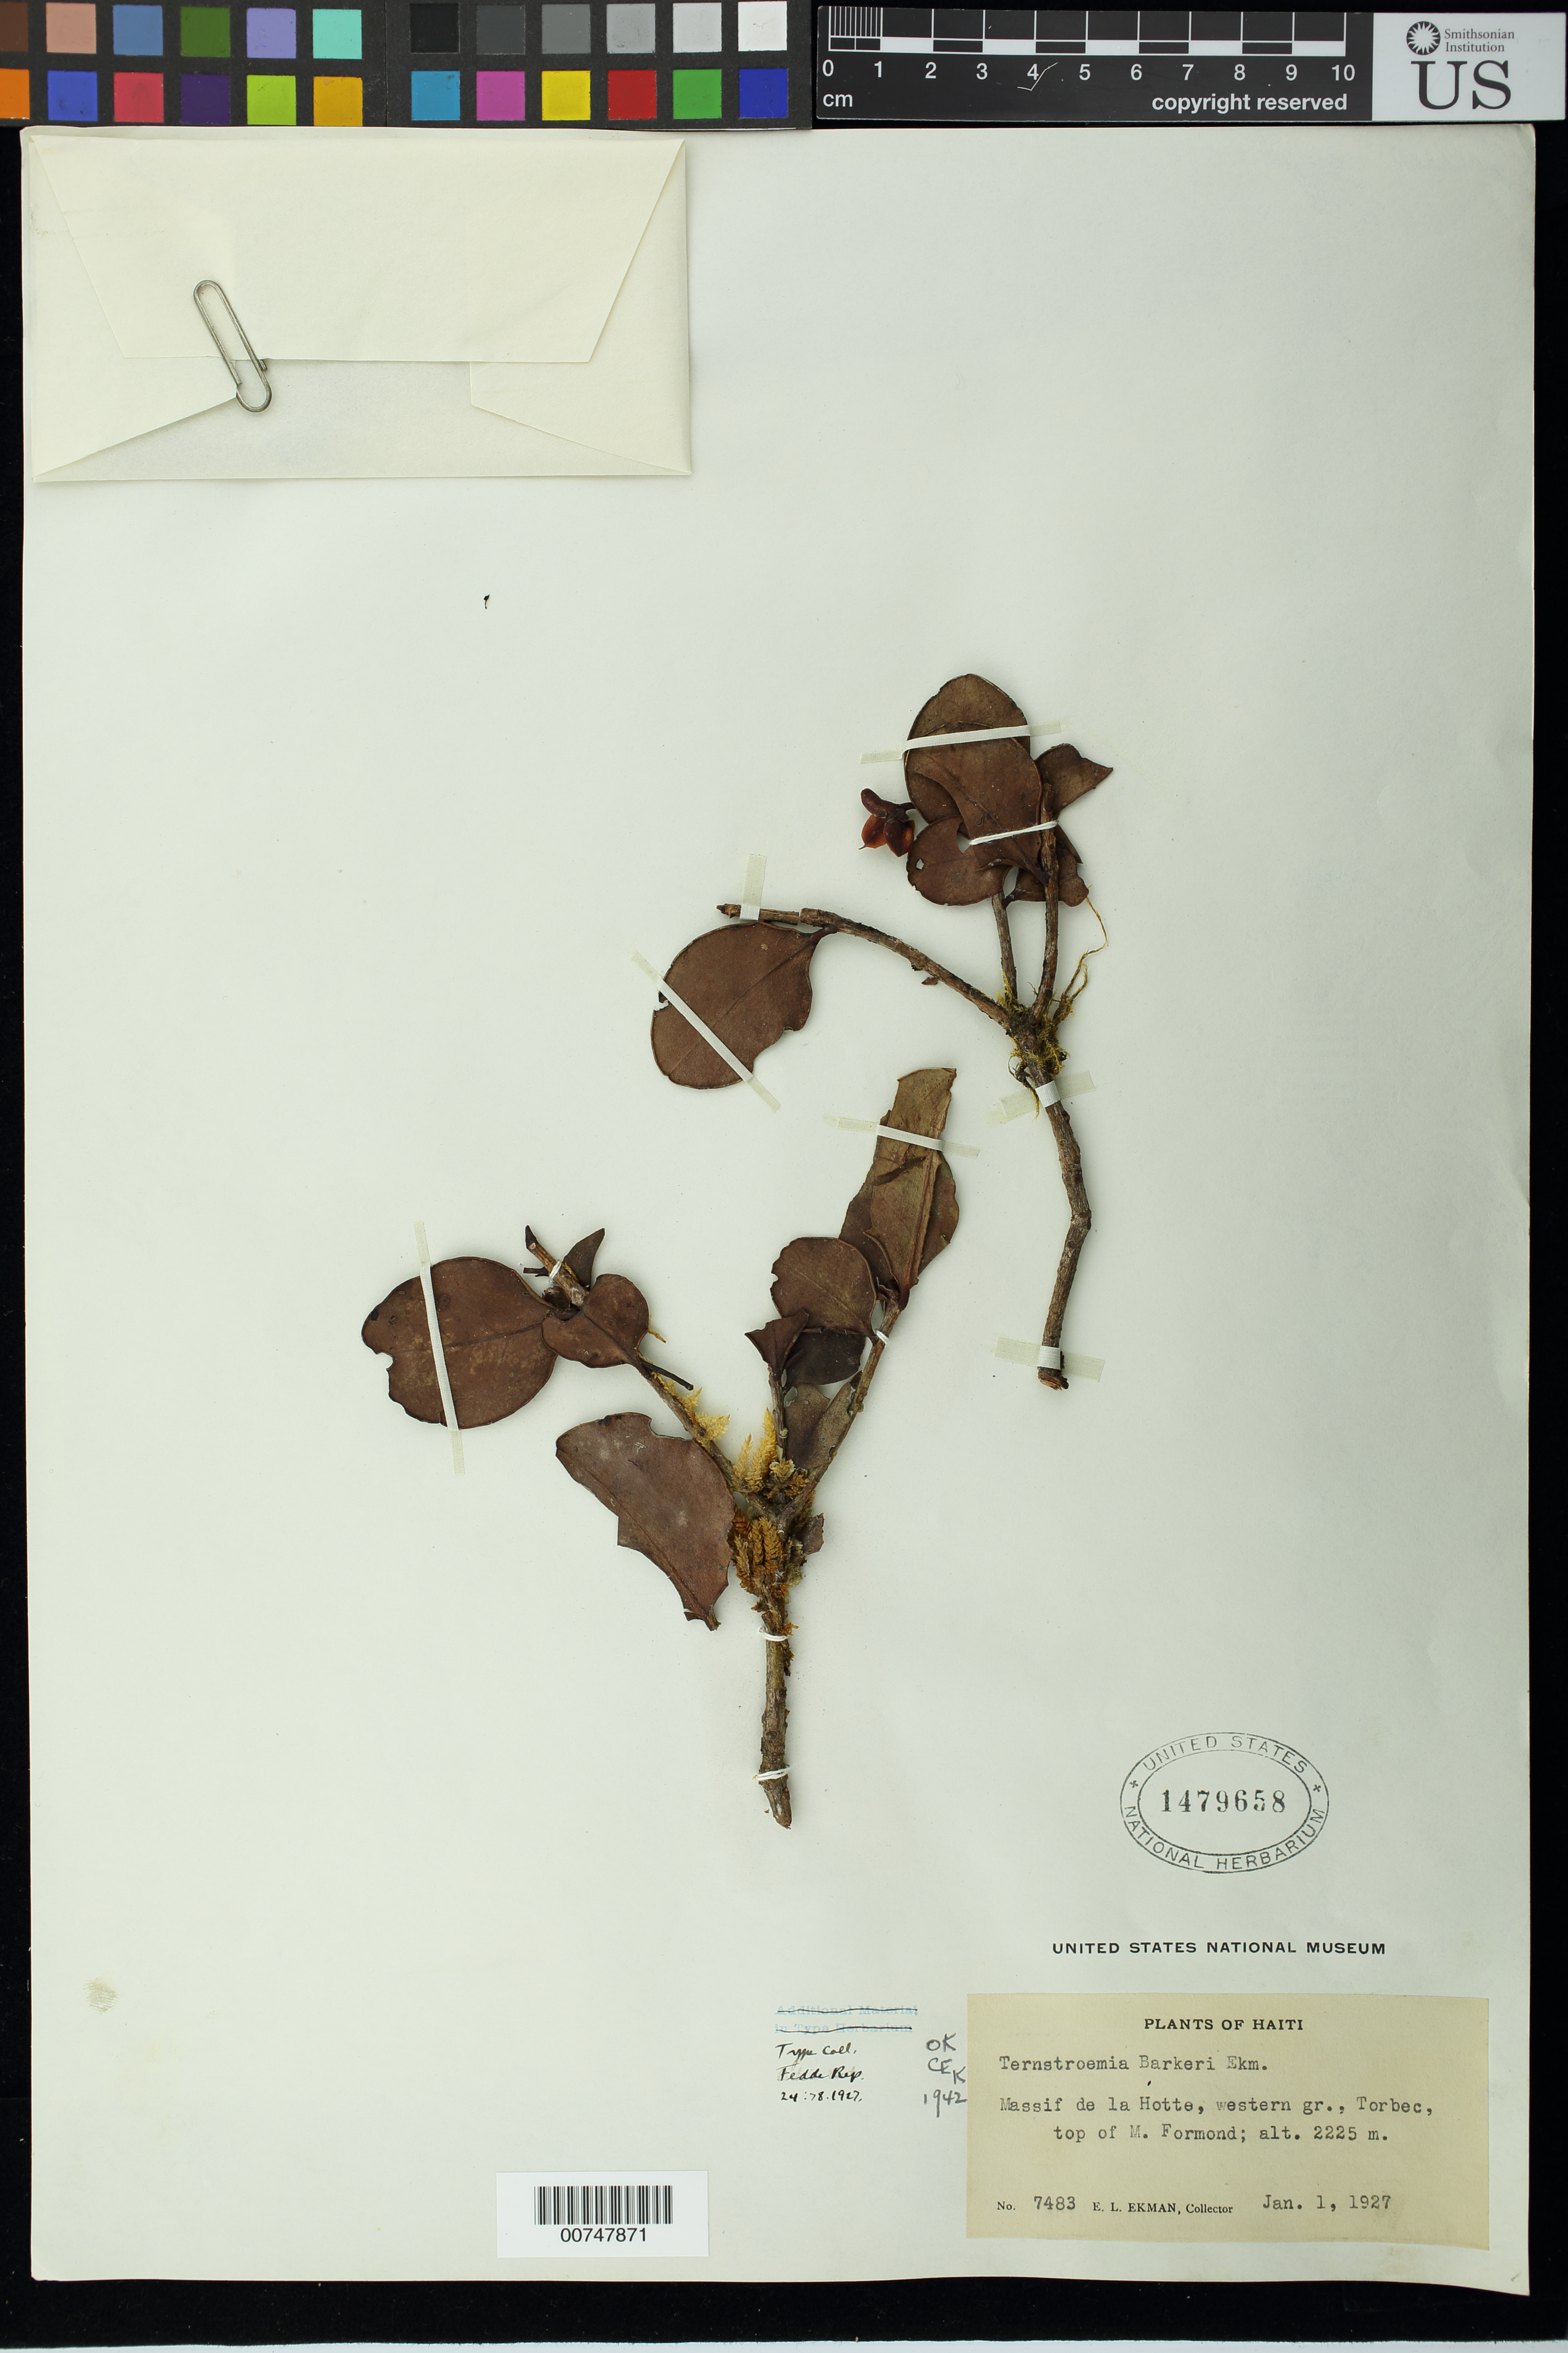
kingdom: Plantae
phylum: Tracheophyta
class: Magnoliopsida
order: Ericales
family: Pentaphylacaceae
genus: Ternstroemia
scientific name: Ternstroemia barkeri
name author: Ekman & O.C. Schmidt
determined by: Kobuski, C. E.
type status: Isotype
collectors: E. L. Ekman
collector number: H 7483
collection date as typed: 01 Jan 1927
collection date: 1927-01-01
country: Haiti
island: Hispaniola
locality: Massif de La Hotte, western group, Torbec, top of Mt. Formond.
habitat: shrubby Laubwald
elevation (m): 2225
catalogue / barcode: US 1479658